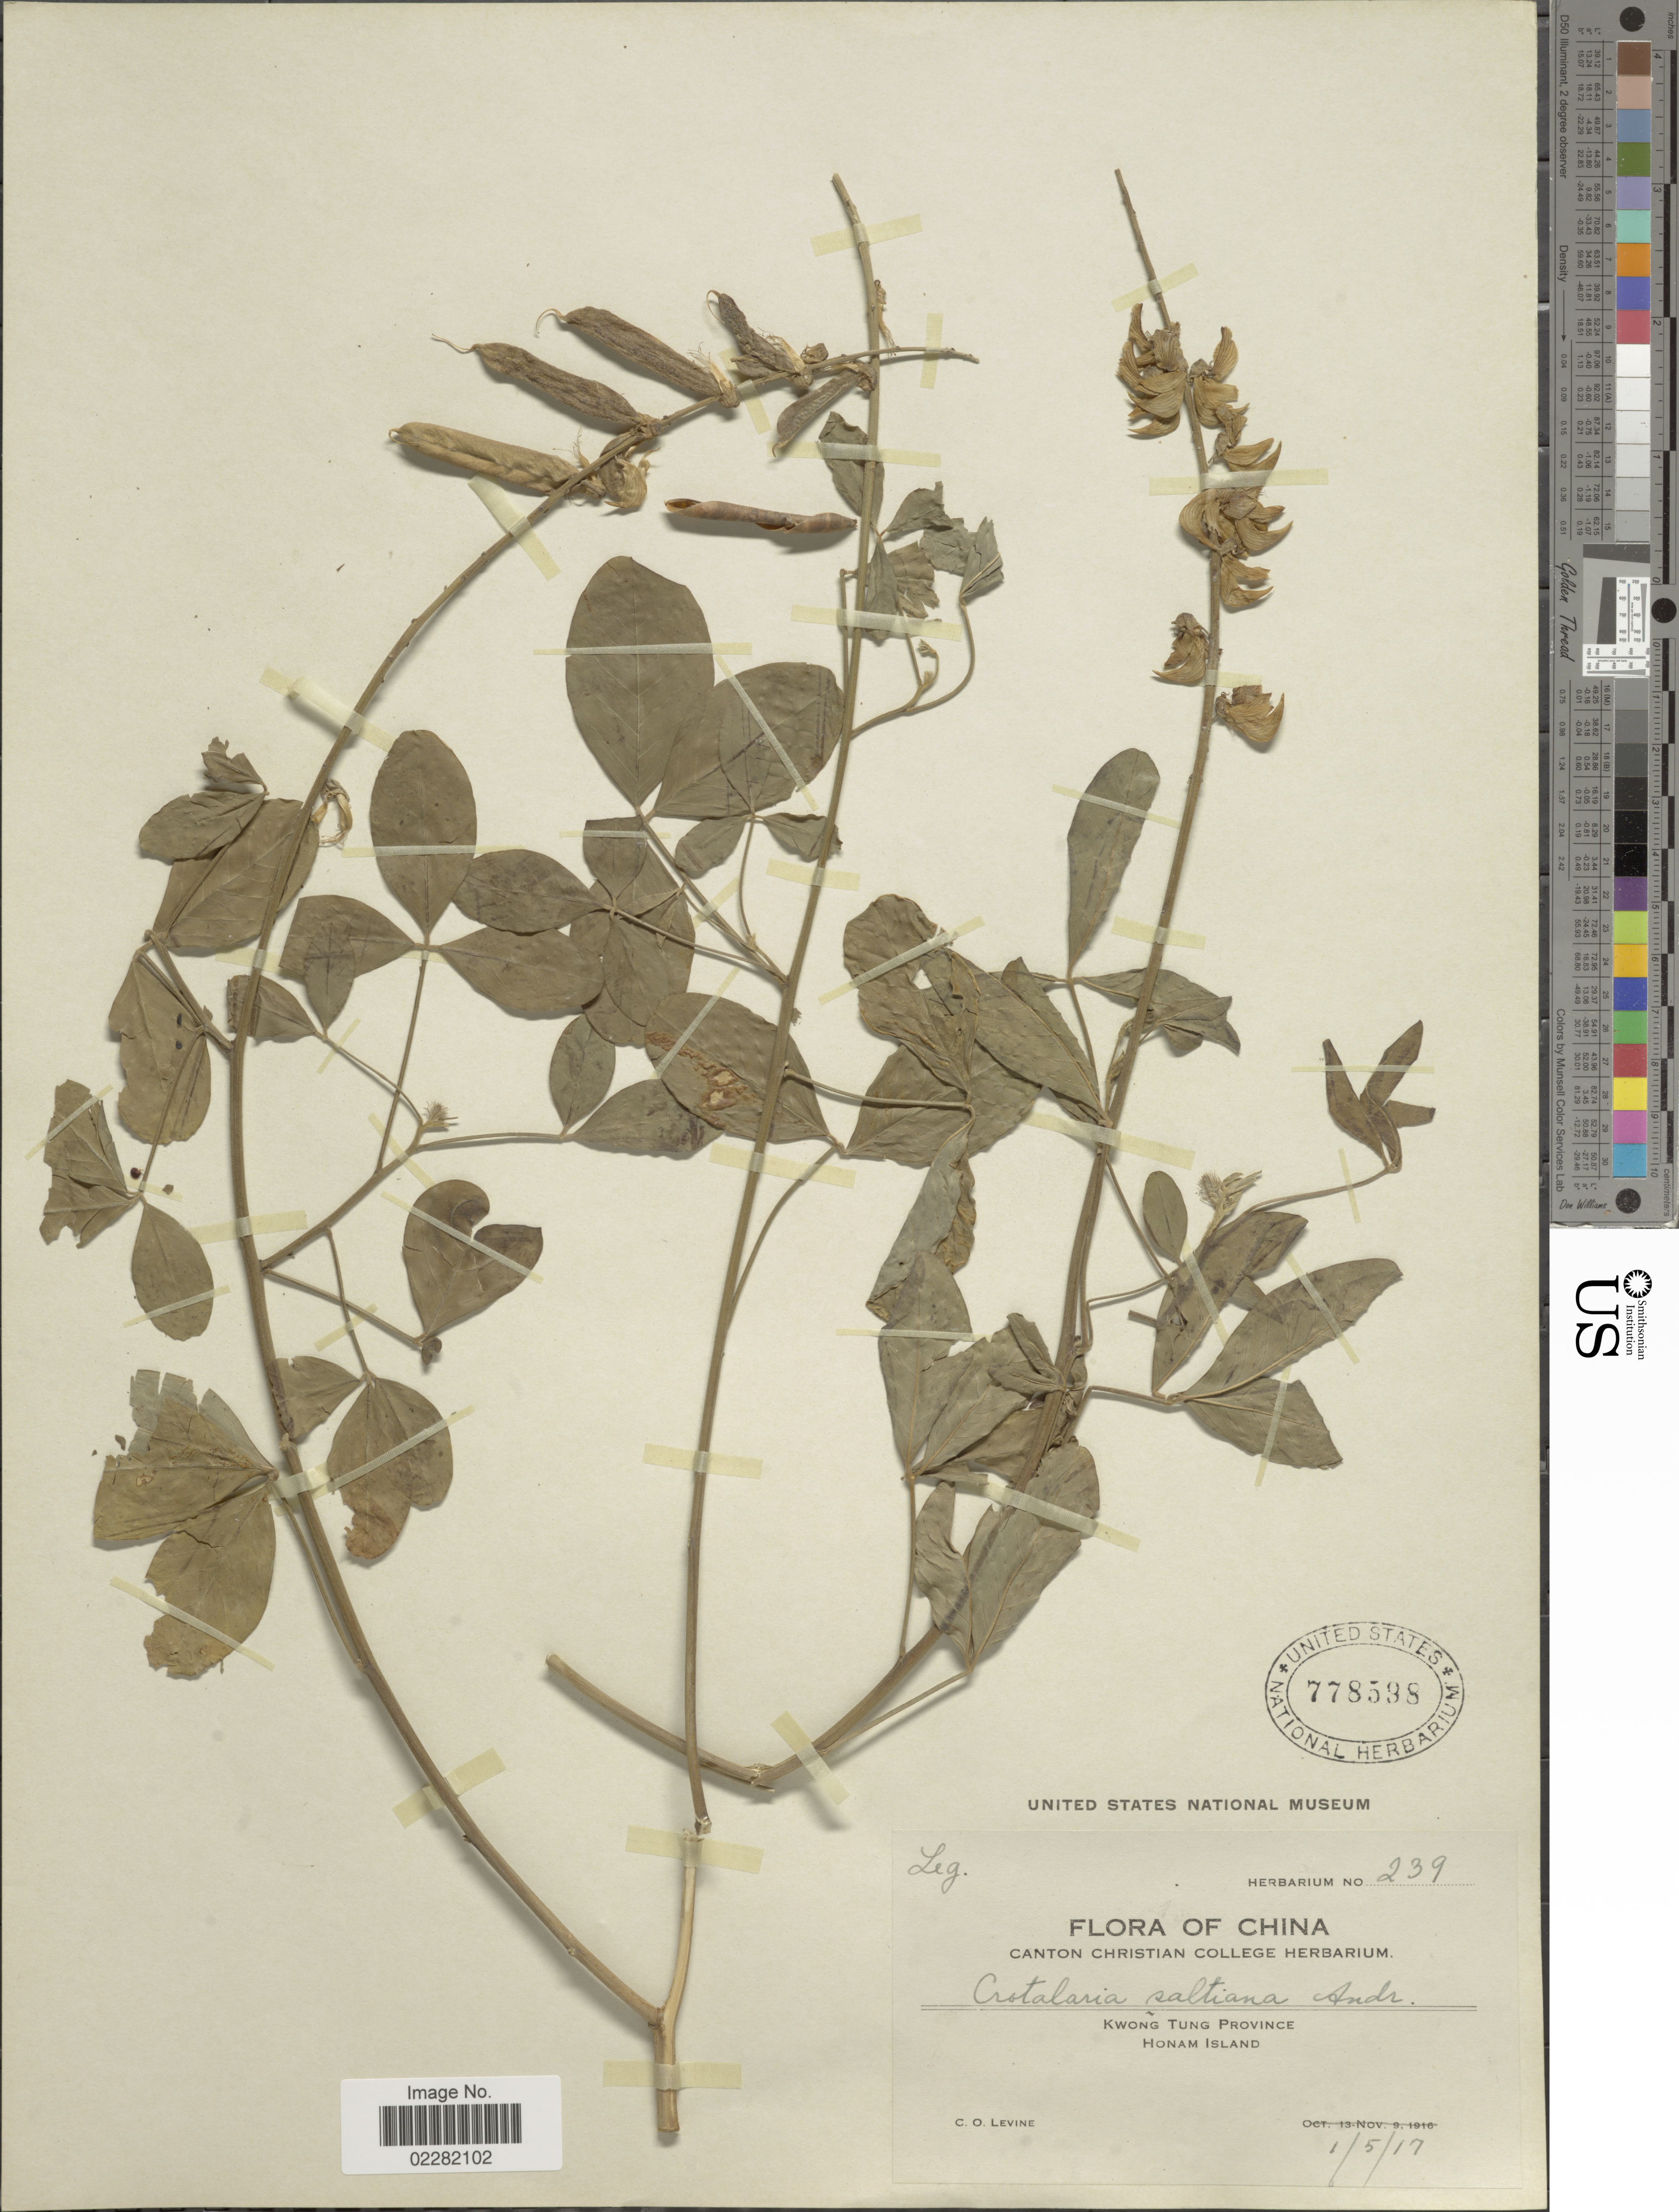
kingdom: Plantae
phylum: Tracheophyta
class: Magnoliopsida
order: Fabales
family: Fabaceae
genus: Crotalaria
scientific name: Crotalaria pallida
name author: Aiton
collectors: C. O. Levine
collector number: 239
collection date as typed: Transcribed d/m/y: 1/5/17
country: China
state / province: Guangdong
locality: Kwong Tung Porvnce Honam Island.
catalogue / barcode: US 778598